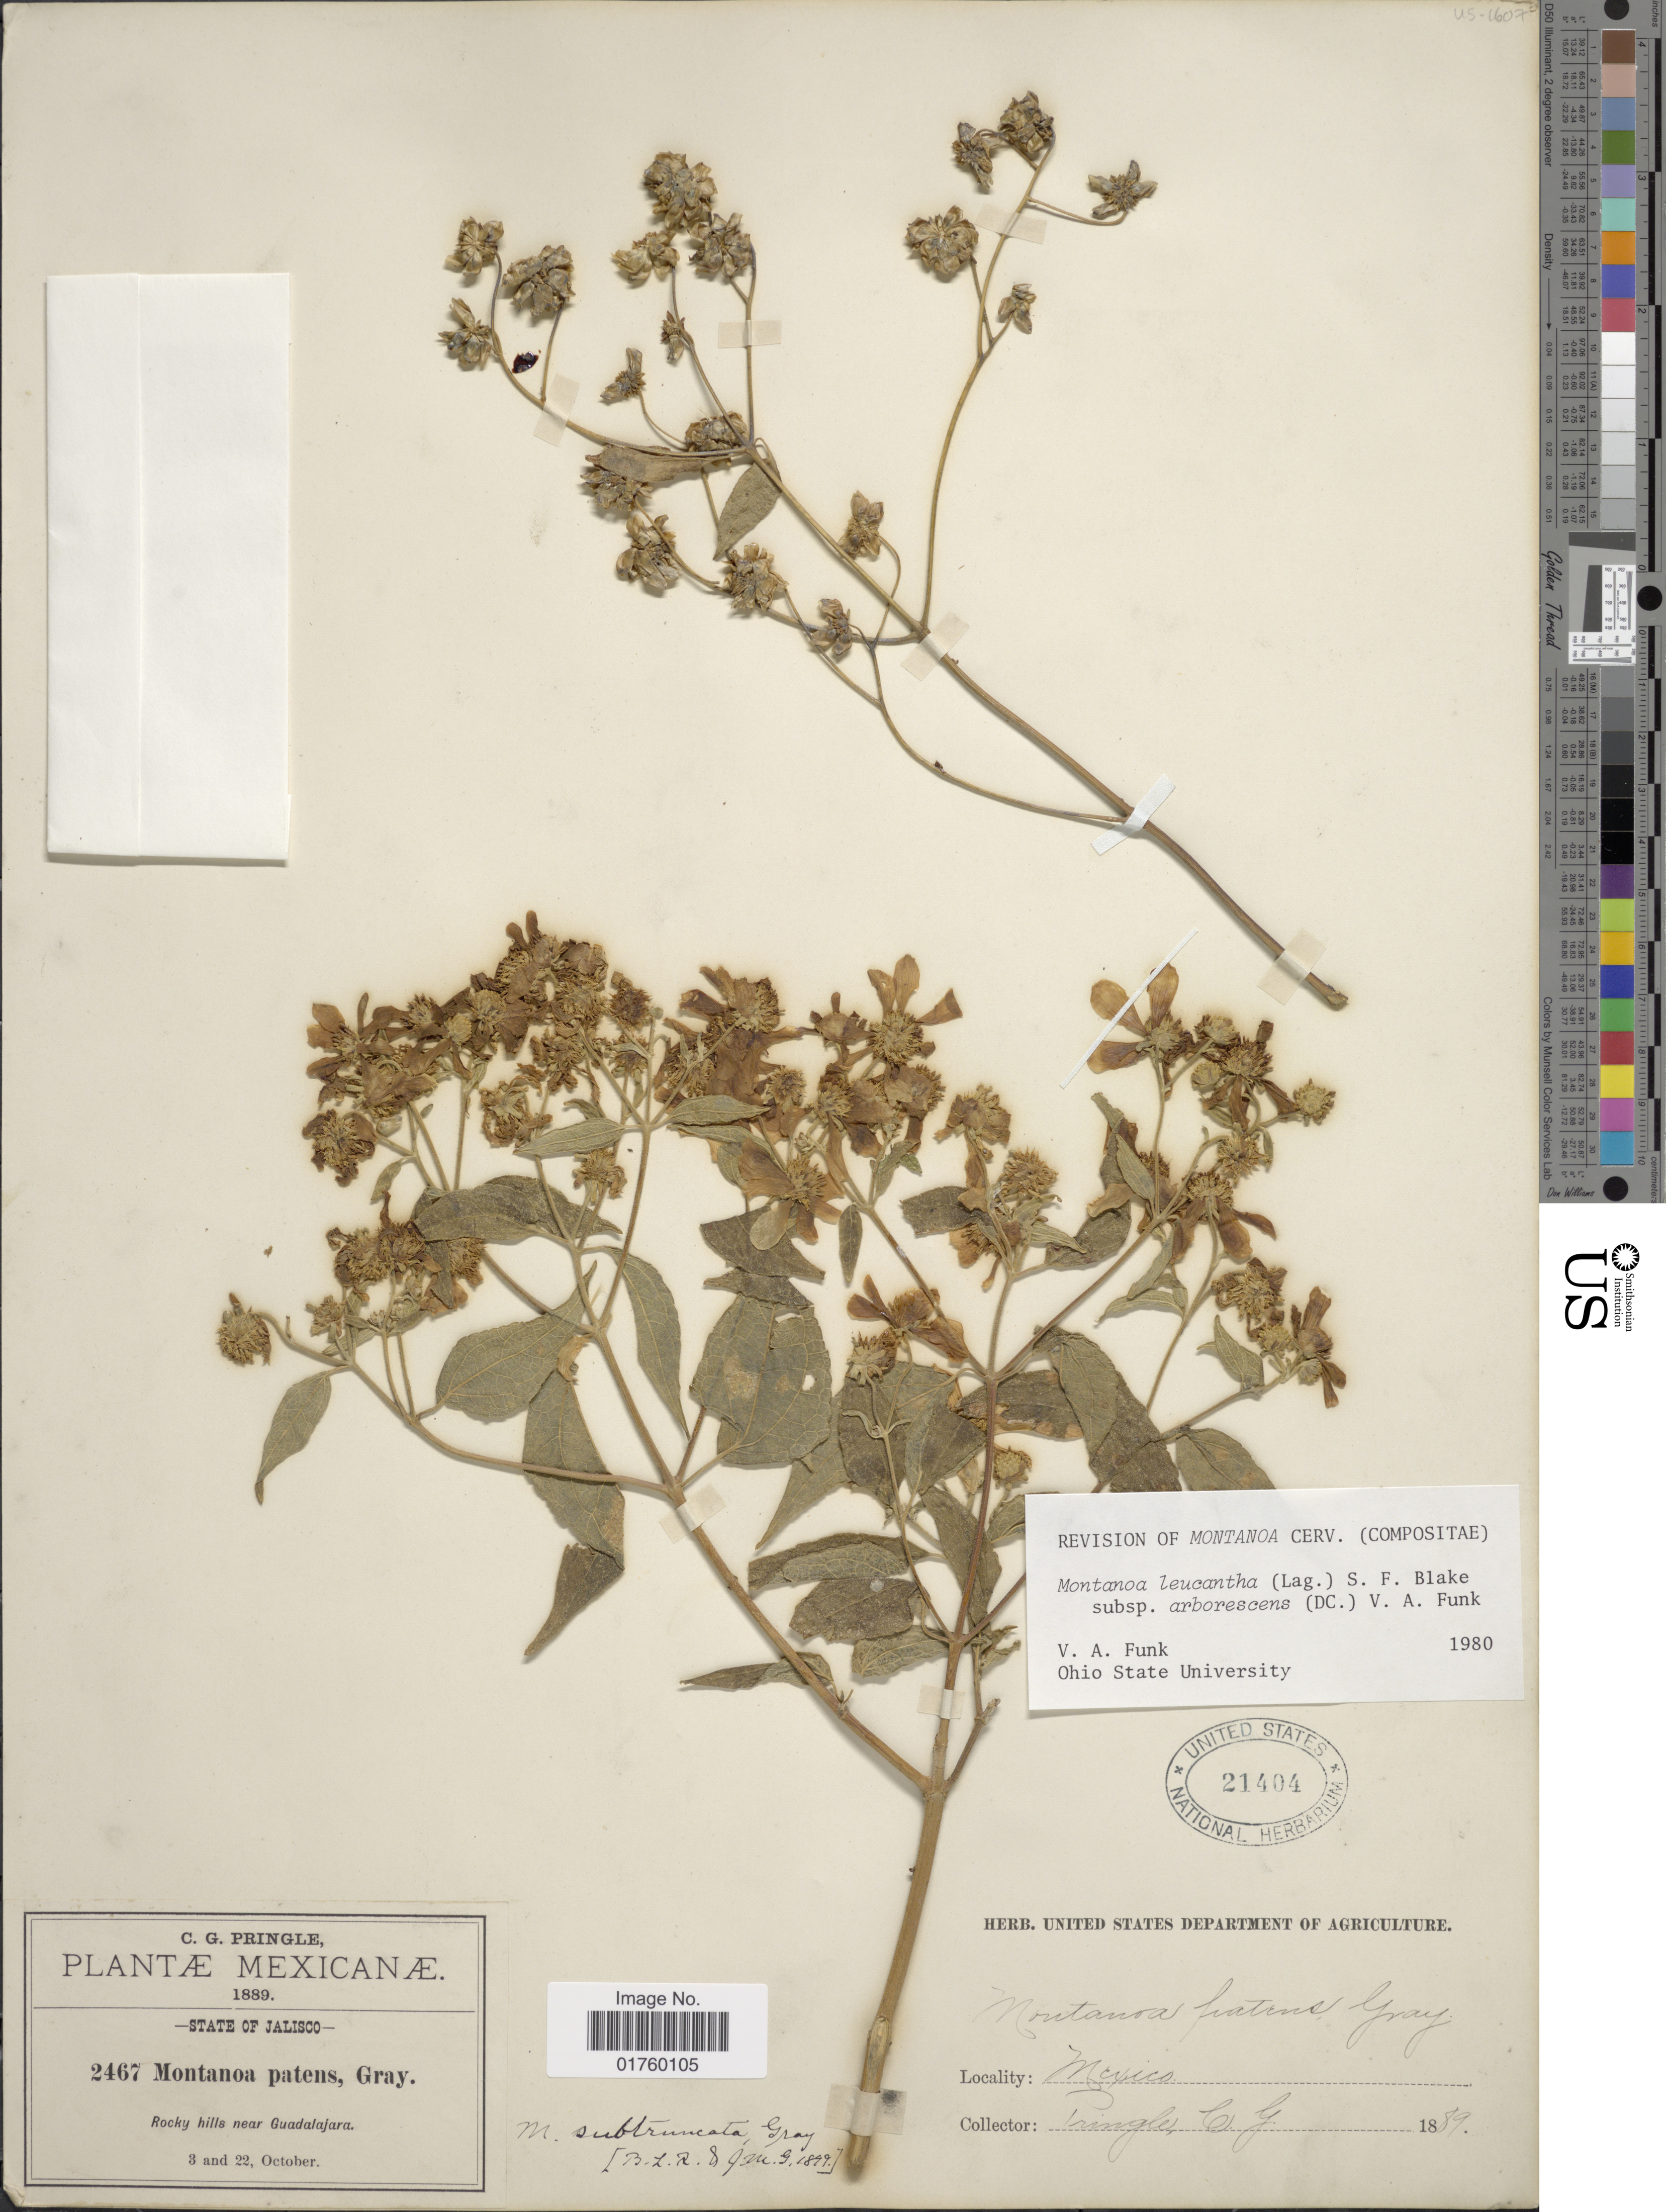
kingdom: Plantae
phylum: Tracheophyta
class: Magnoliopsida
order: Asterales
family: Asteraceae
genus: Montanoa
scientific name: Montanoa leucantha subsp. arborescens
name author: (DC.) V.A. Funk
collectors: C. G. Pringle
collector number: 2467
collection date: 1889-10-03/1889-10-22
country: Mexico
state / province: Jalisco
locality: Rocky hills near Guadalajara.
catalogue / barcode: US 21404